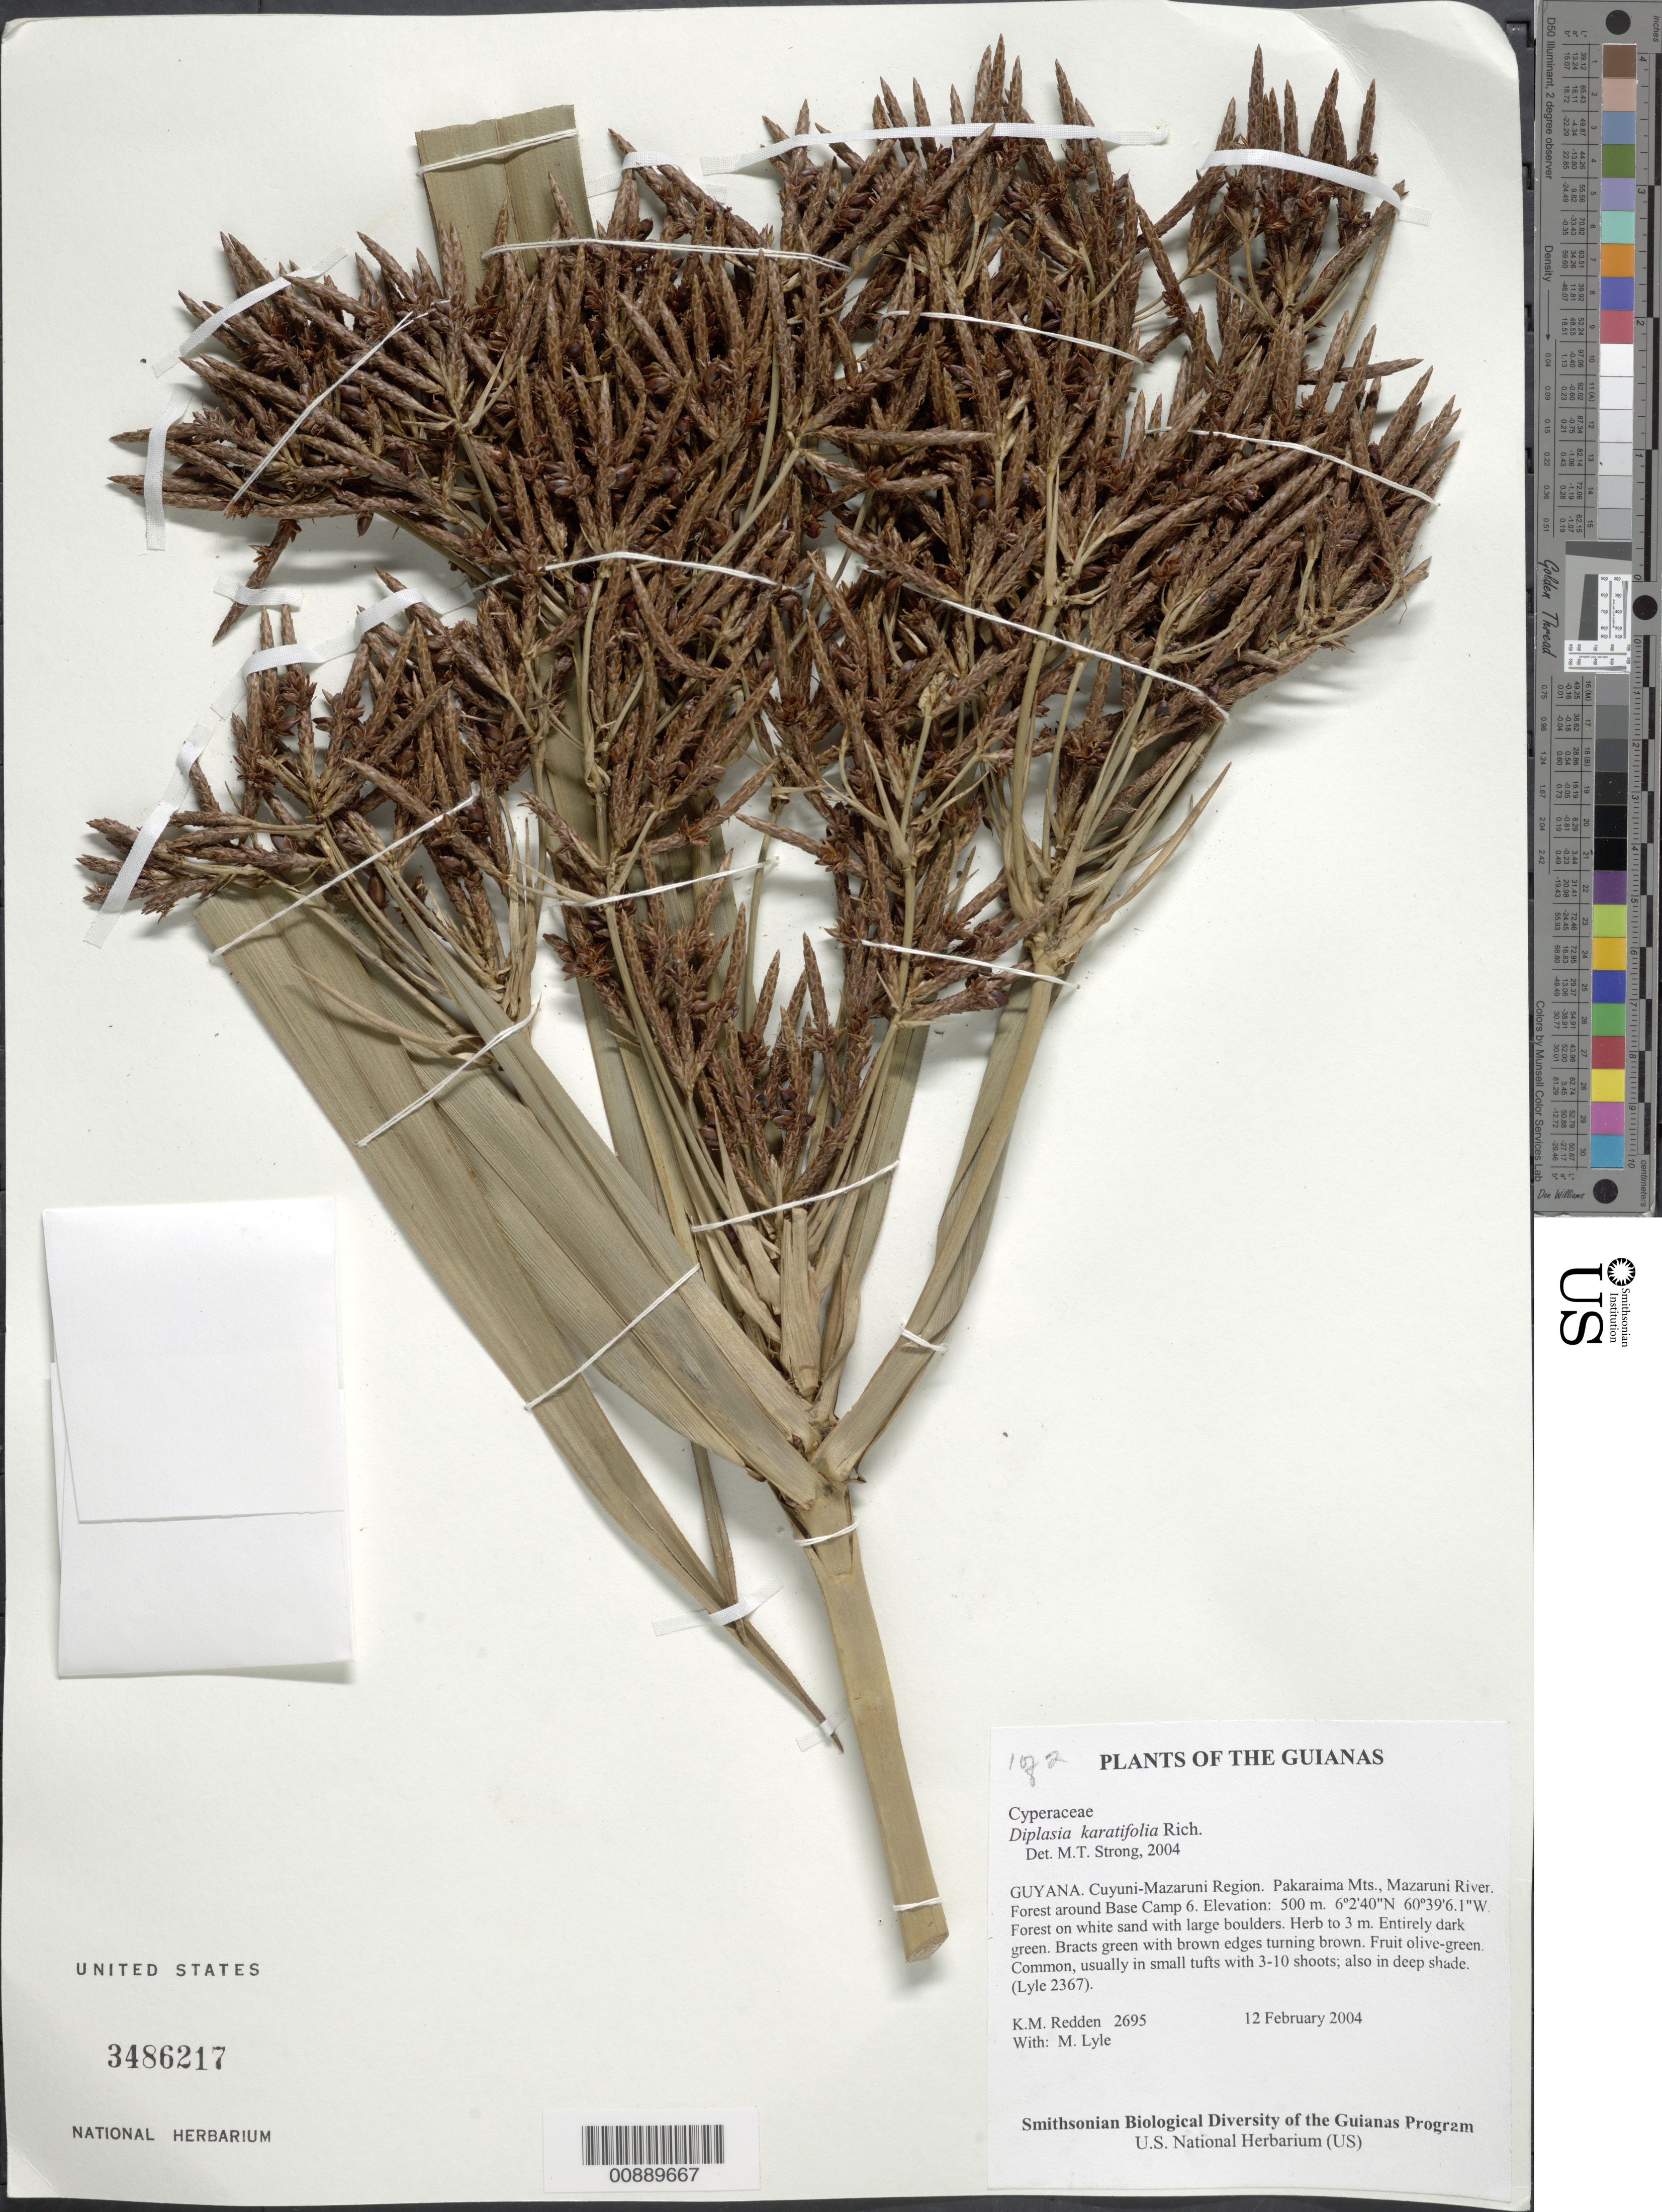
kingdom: Plantae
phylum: Tracheophyta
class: Liliopsida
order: Poales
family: Cyperaceae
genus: Diplasia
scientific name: Diplasia karatifolia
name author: Rich.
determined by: Strong, M. T., (US), Smithsonian Institution - National Museum of Natural History (UNITED STATES)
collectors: K. M. Redden & M. Lyle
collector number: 2695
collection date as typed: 12 February 2004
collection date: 2004-02-12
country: Guyana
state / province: Cuyuni-Mazaruni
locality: Pakaraima Mts., Mazaruni River. Forest around Base Camp 6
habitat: Forest on white sand with large boulders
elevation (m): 500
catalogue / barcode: US 3486217